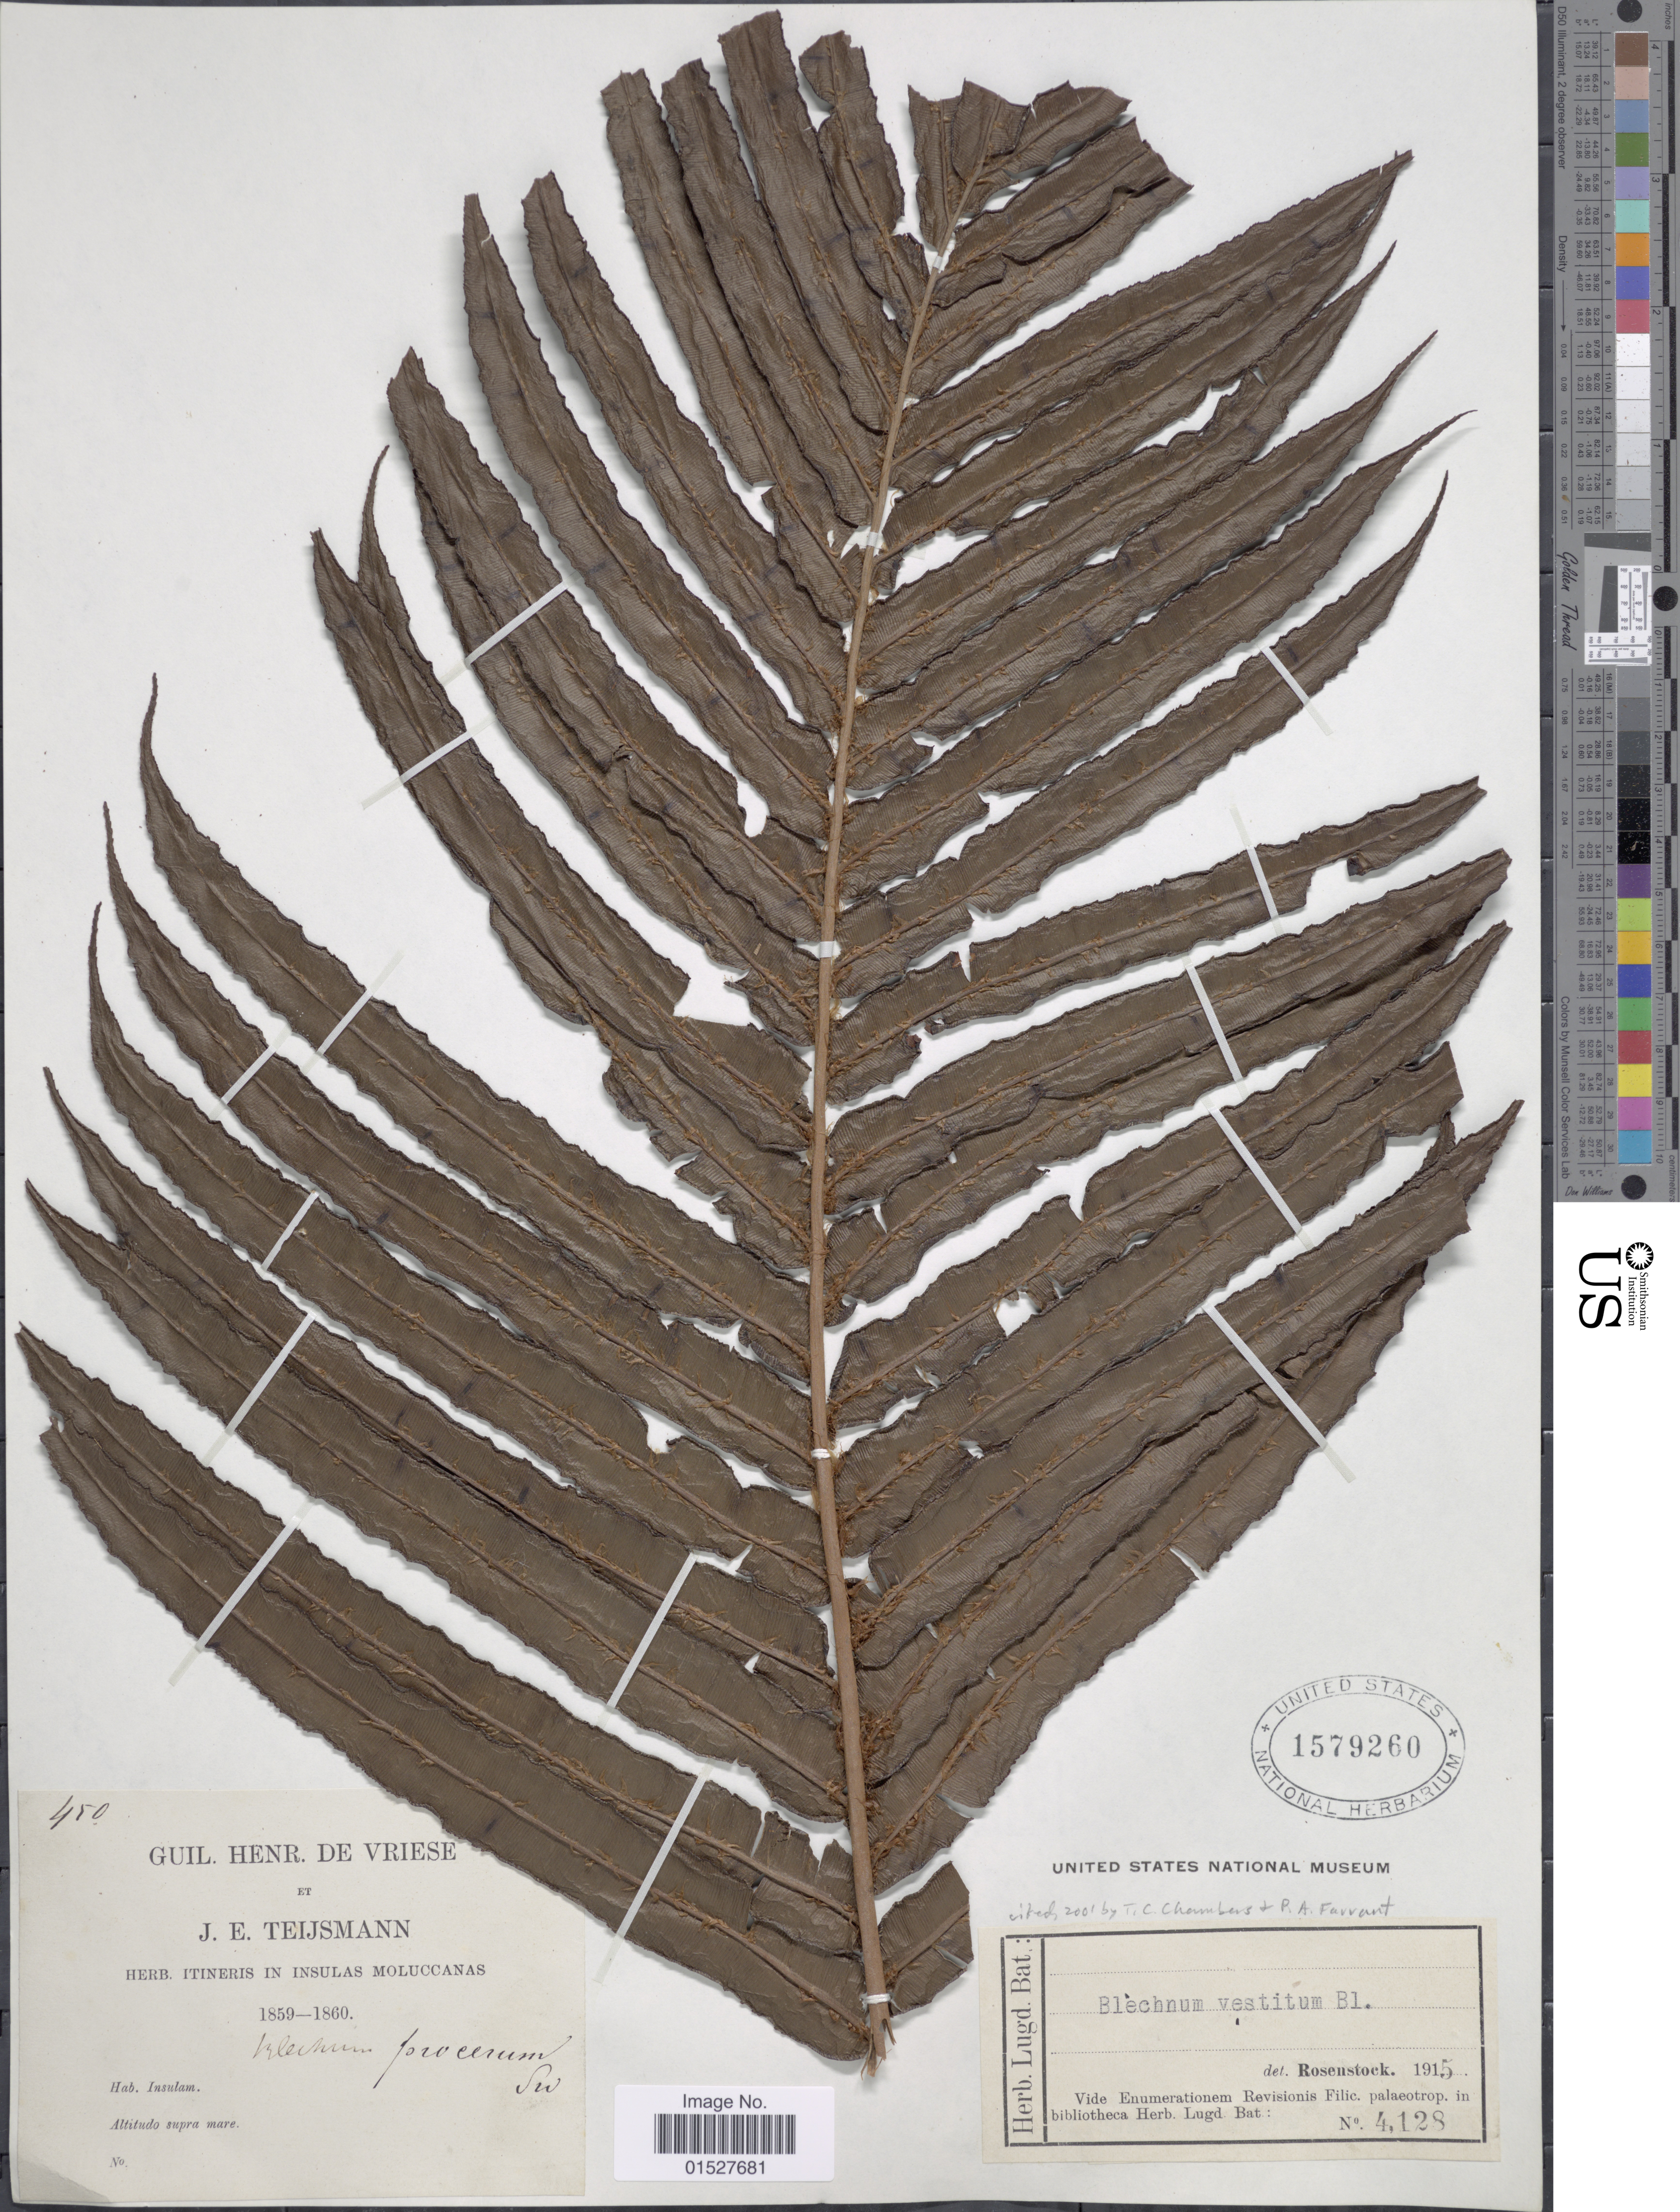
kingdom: Plantae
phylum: Tracheophyta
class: Polypodiopsida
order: Polypodiales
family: Blechnaceae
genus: Blechnum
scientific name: Blechnum vestitum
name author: (Blume) Kuhn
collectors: G. H. Vriese & J. Teijsmann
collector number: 450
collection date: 1859/1860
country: Indonesia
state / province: Maluku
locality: Insulas Moluccanas. Hab. Insulam.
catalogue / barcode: US 1579260